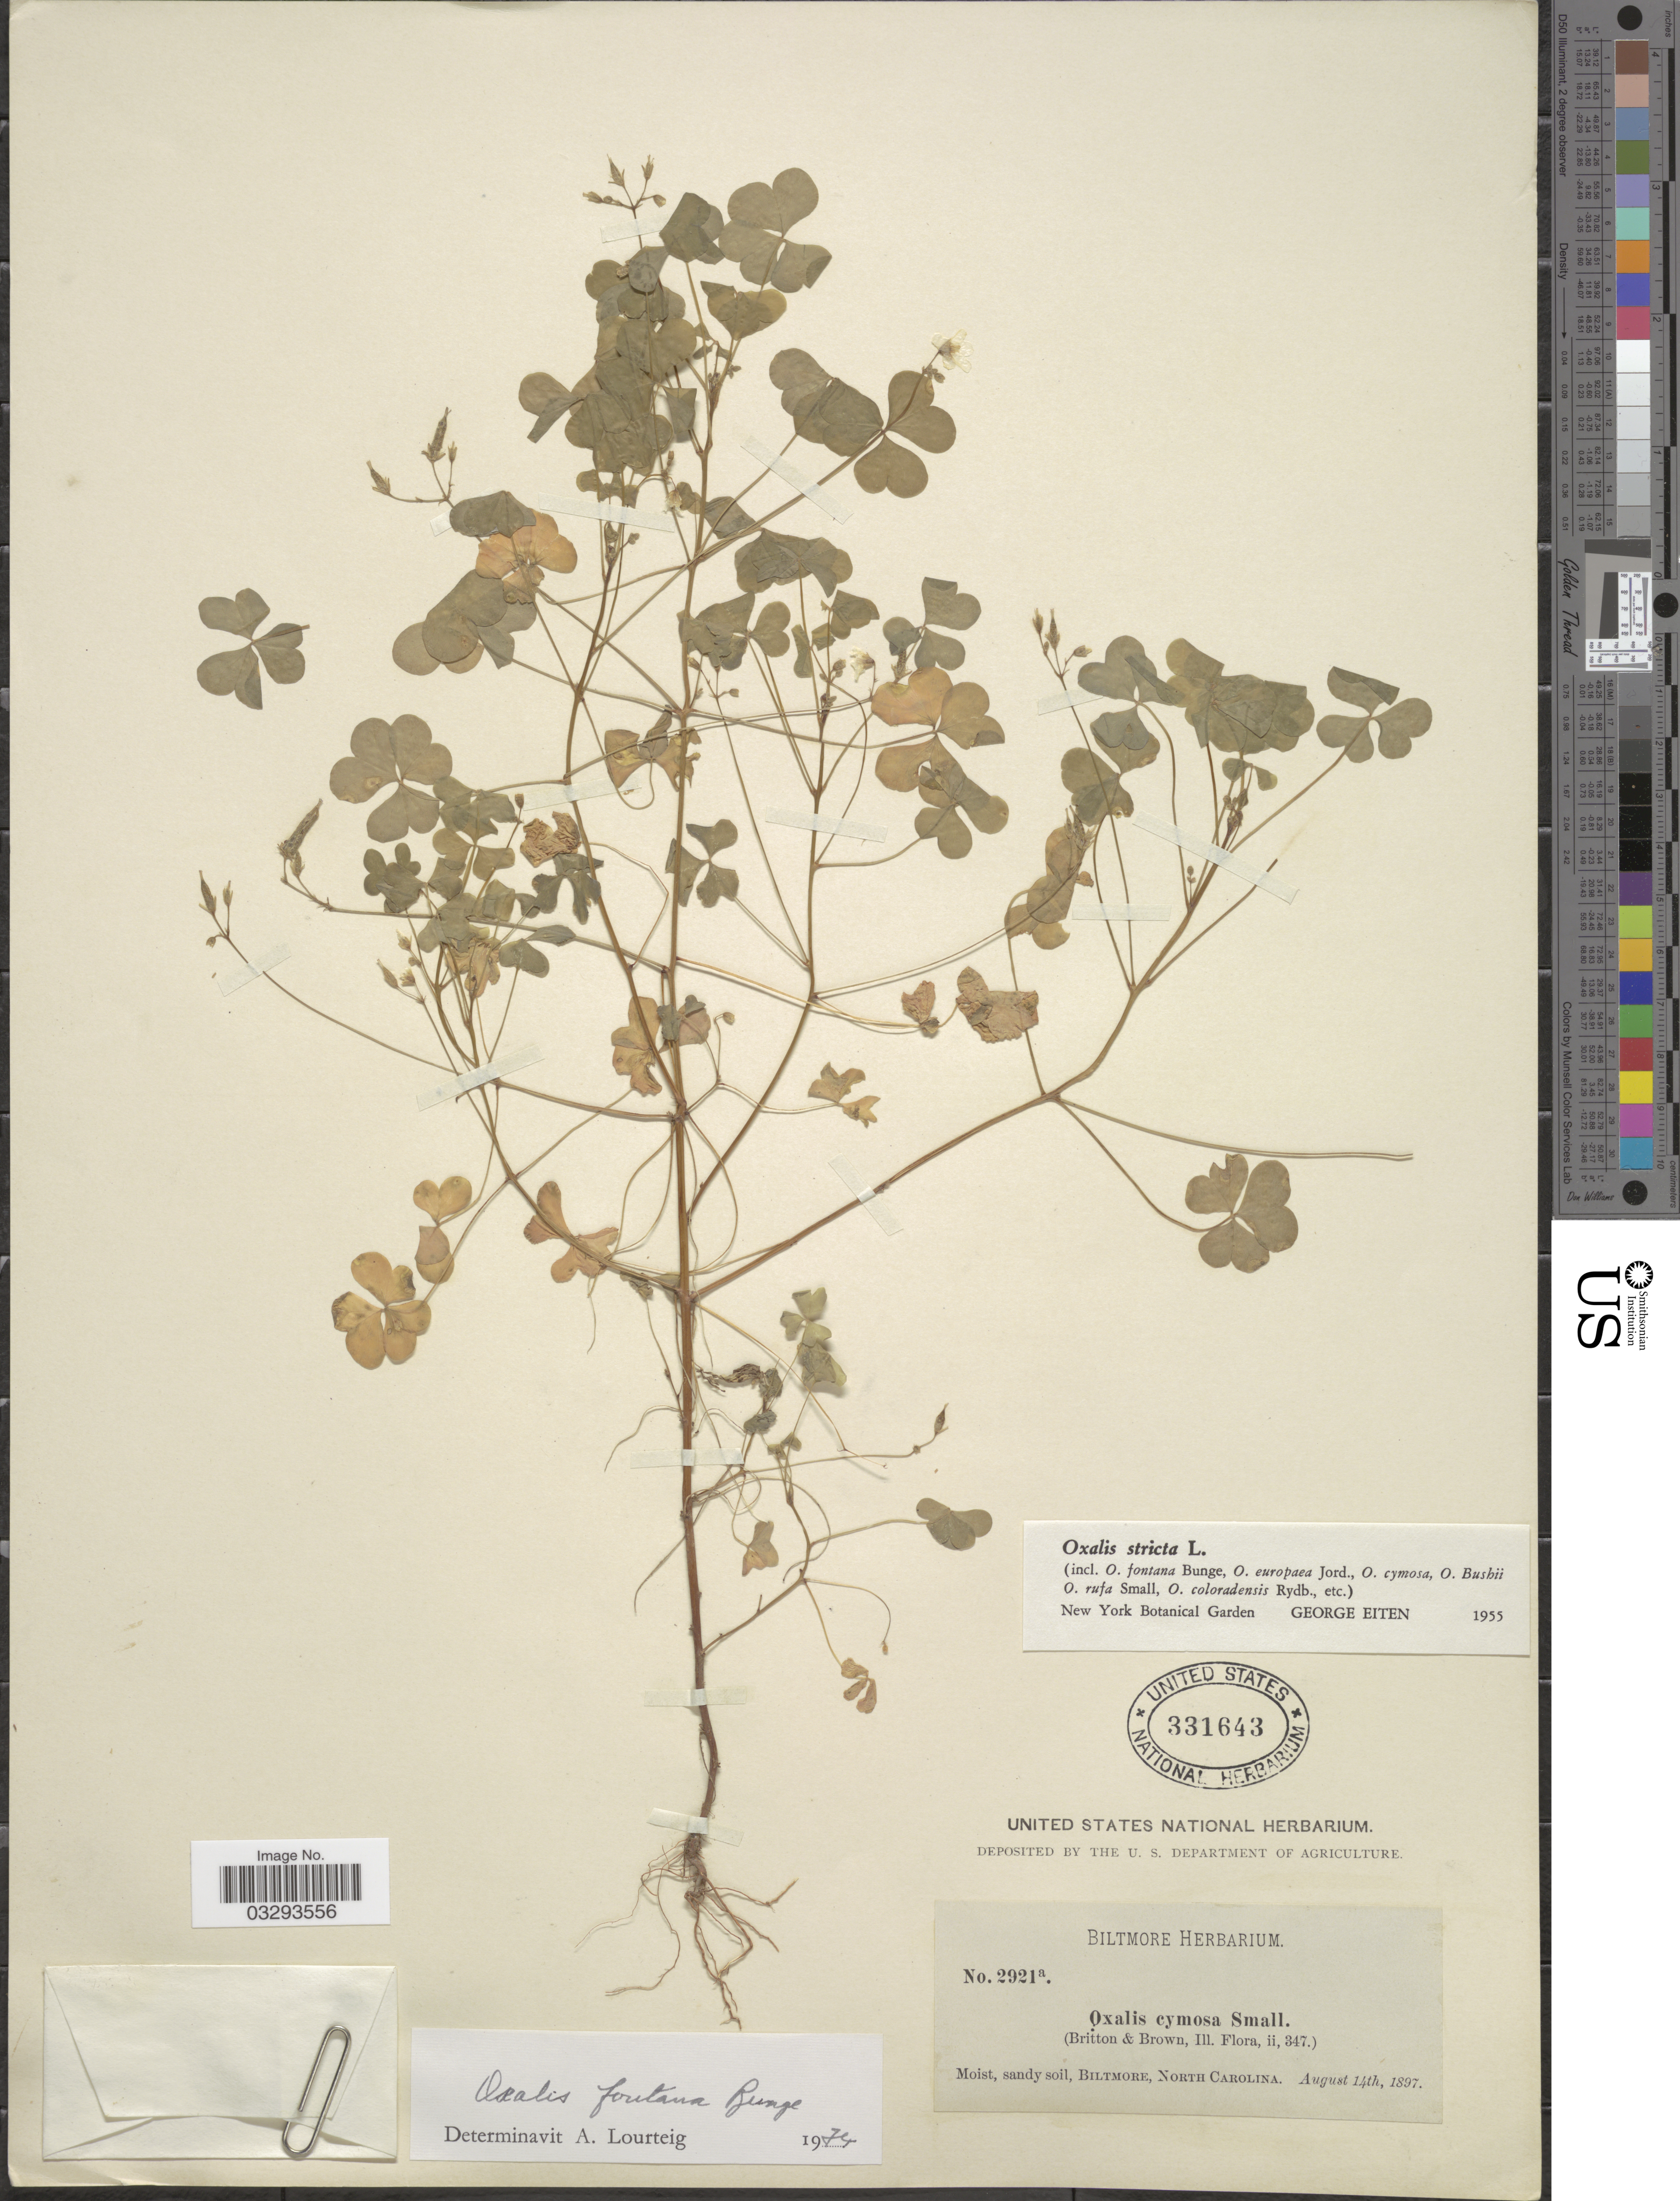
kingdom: Plantae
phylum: Tracheophyta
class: Magnoliopsida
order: Oxalidales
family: Oxalidaceae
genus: Oxalis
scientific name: Oxalis fontana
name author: Bunge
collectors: ex herb. Biltmore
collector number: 2921a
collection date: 1897-08-14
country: United States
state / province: North Carolina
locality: Biltmore.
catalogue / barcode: US 331643